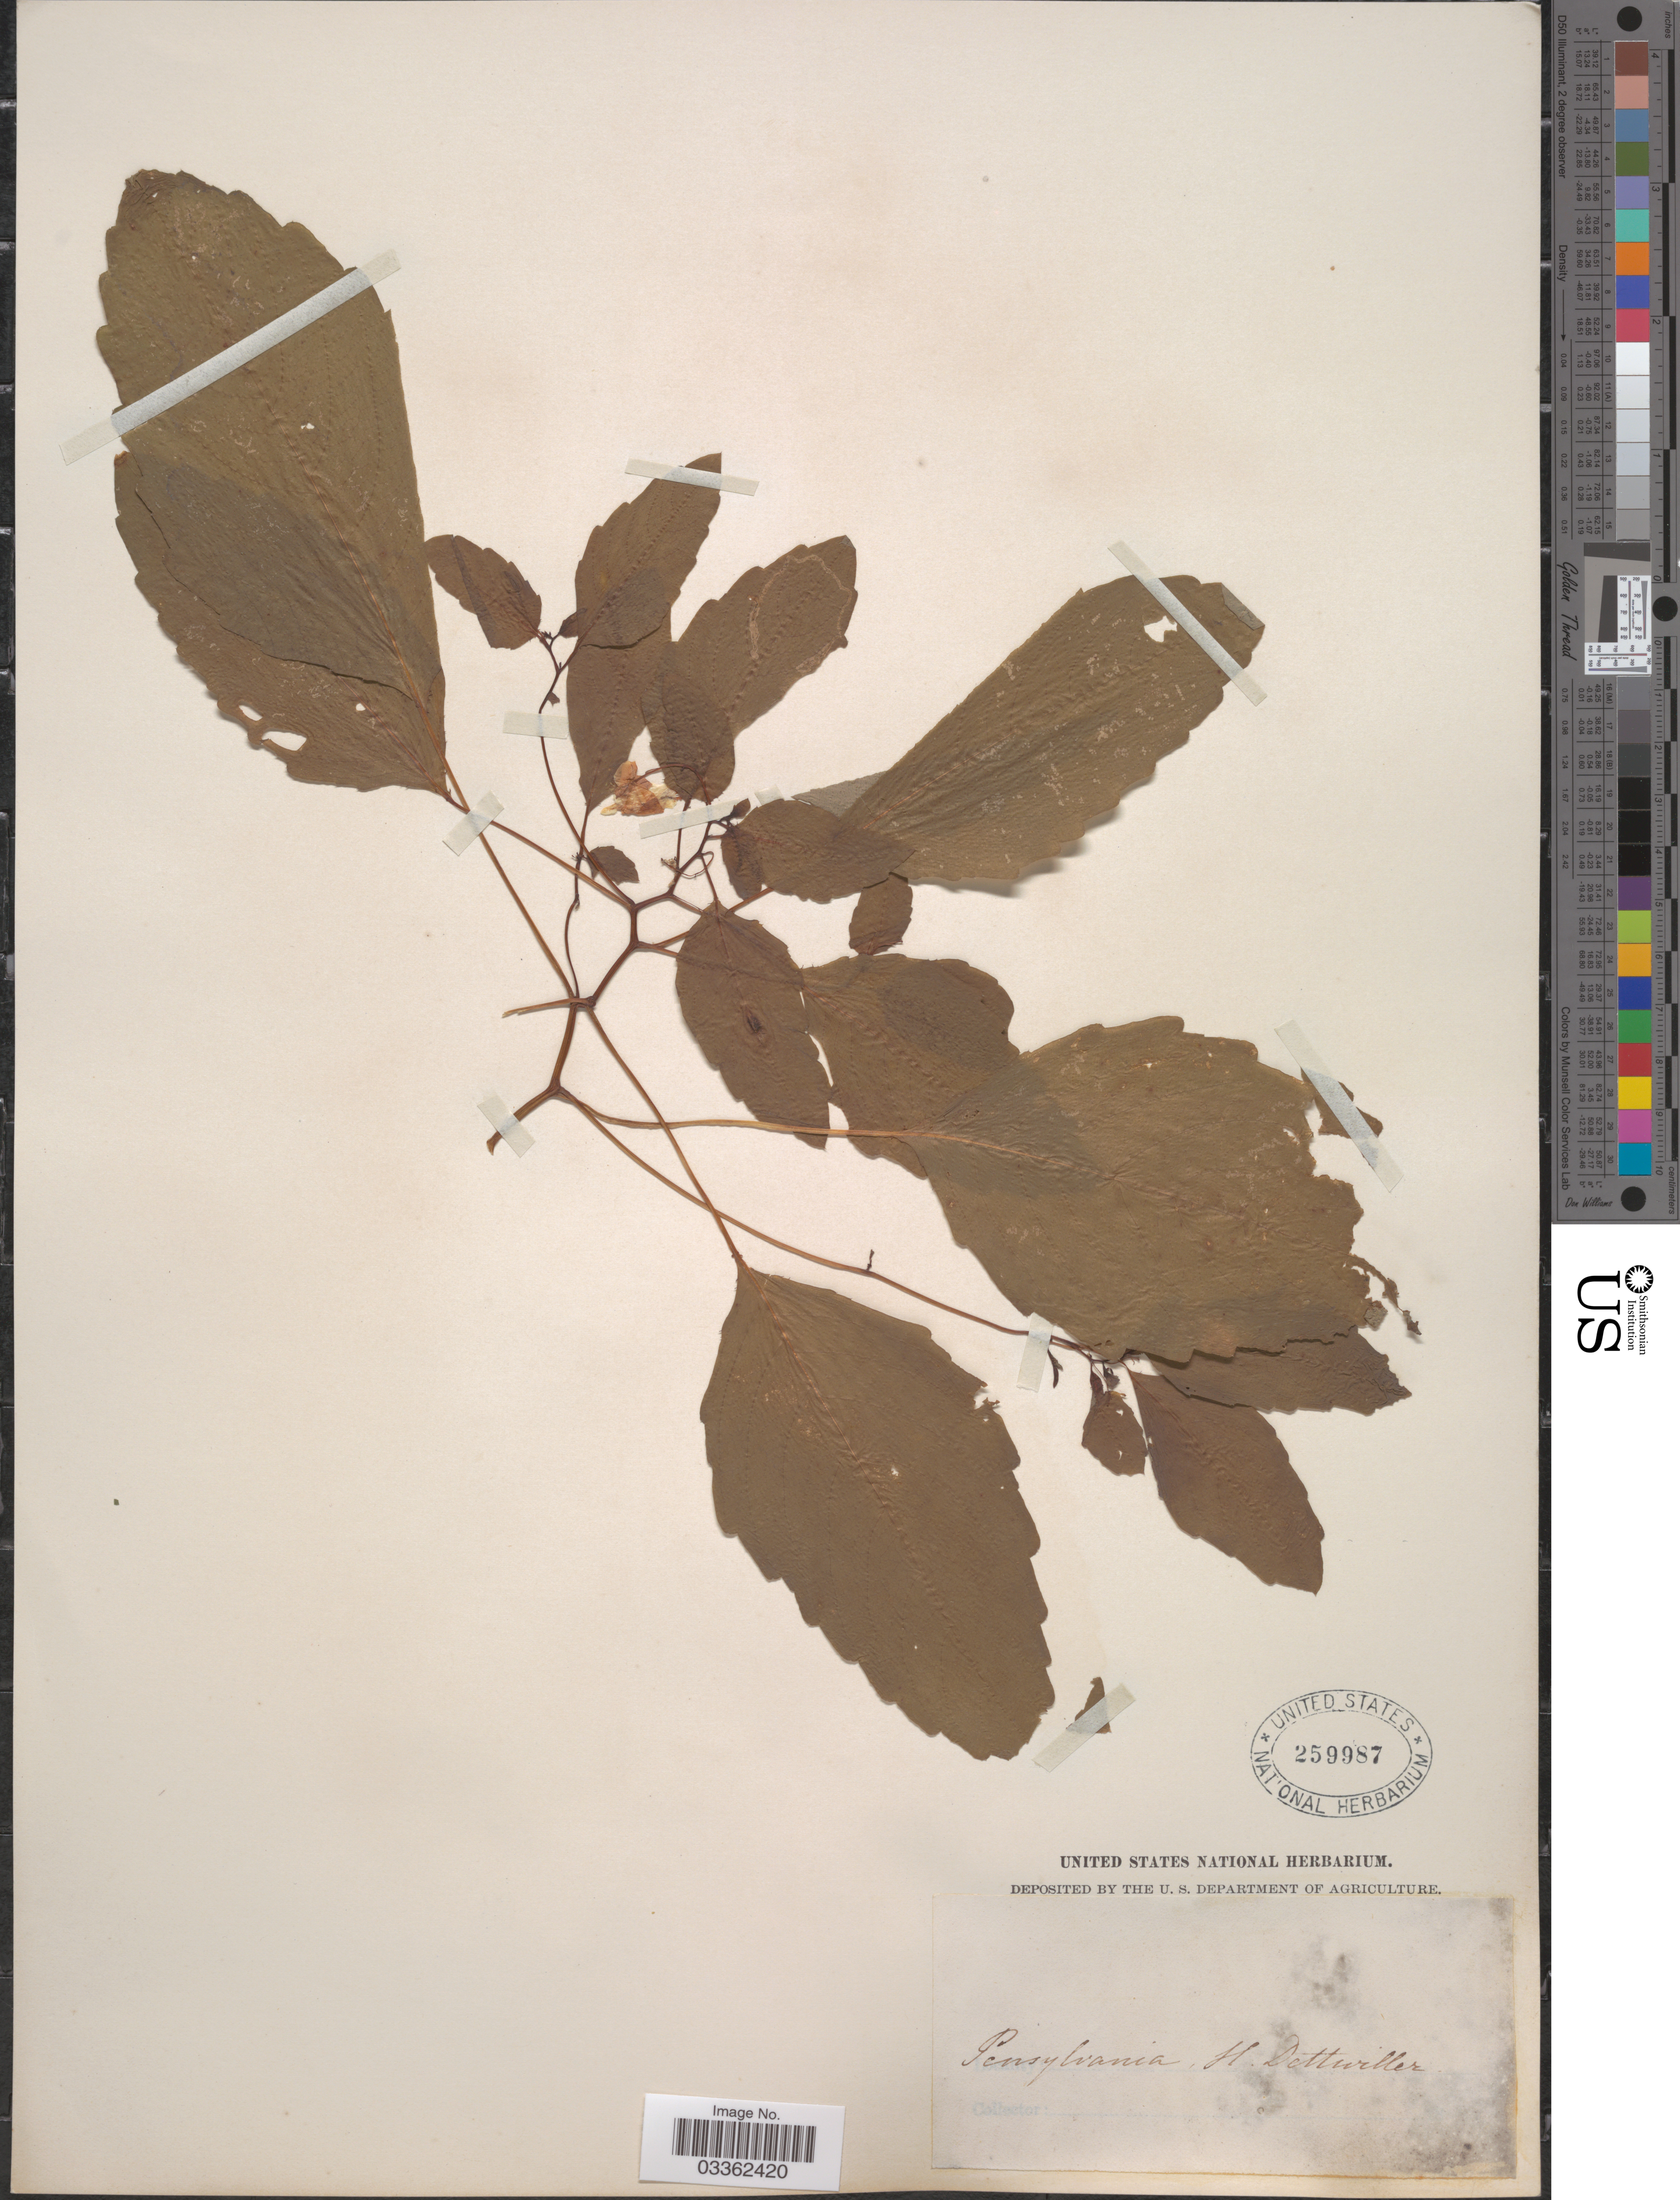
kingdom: Plantae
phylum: Tracheophyta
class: Magnoliopsida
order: Ericales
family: Balsaminaceae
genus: Impatiens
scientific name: Impatiens pallida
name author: Nutt.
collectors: ex herb. United States National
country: United States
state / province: Pennsylvania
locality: Detteviller [interpreted] [unsure placement]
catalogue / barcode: US 259987